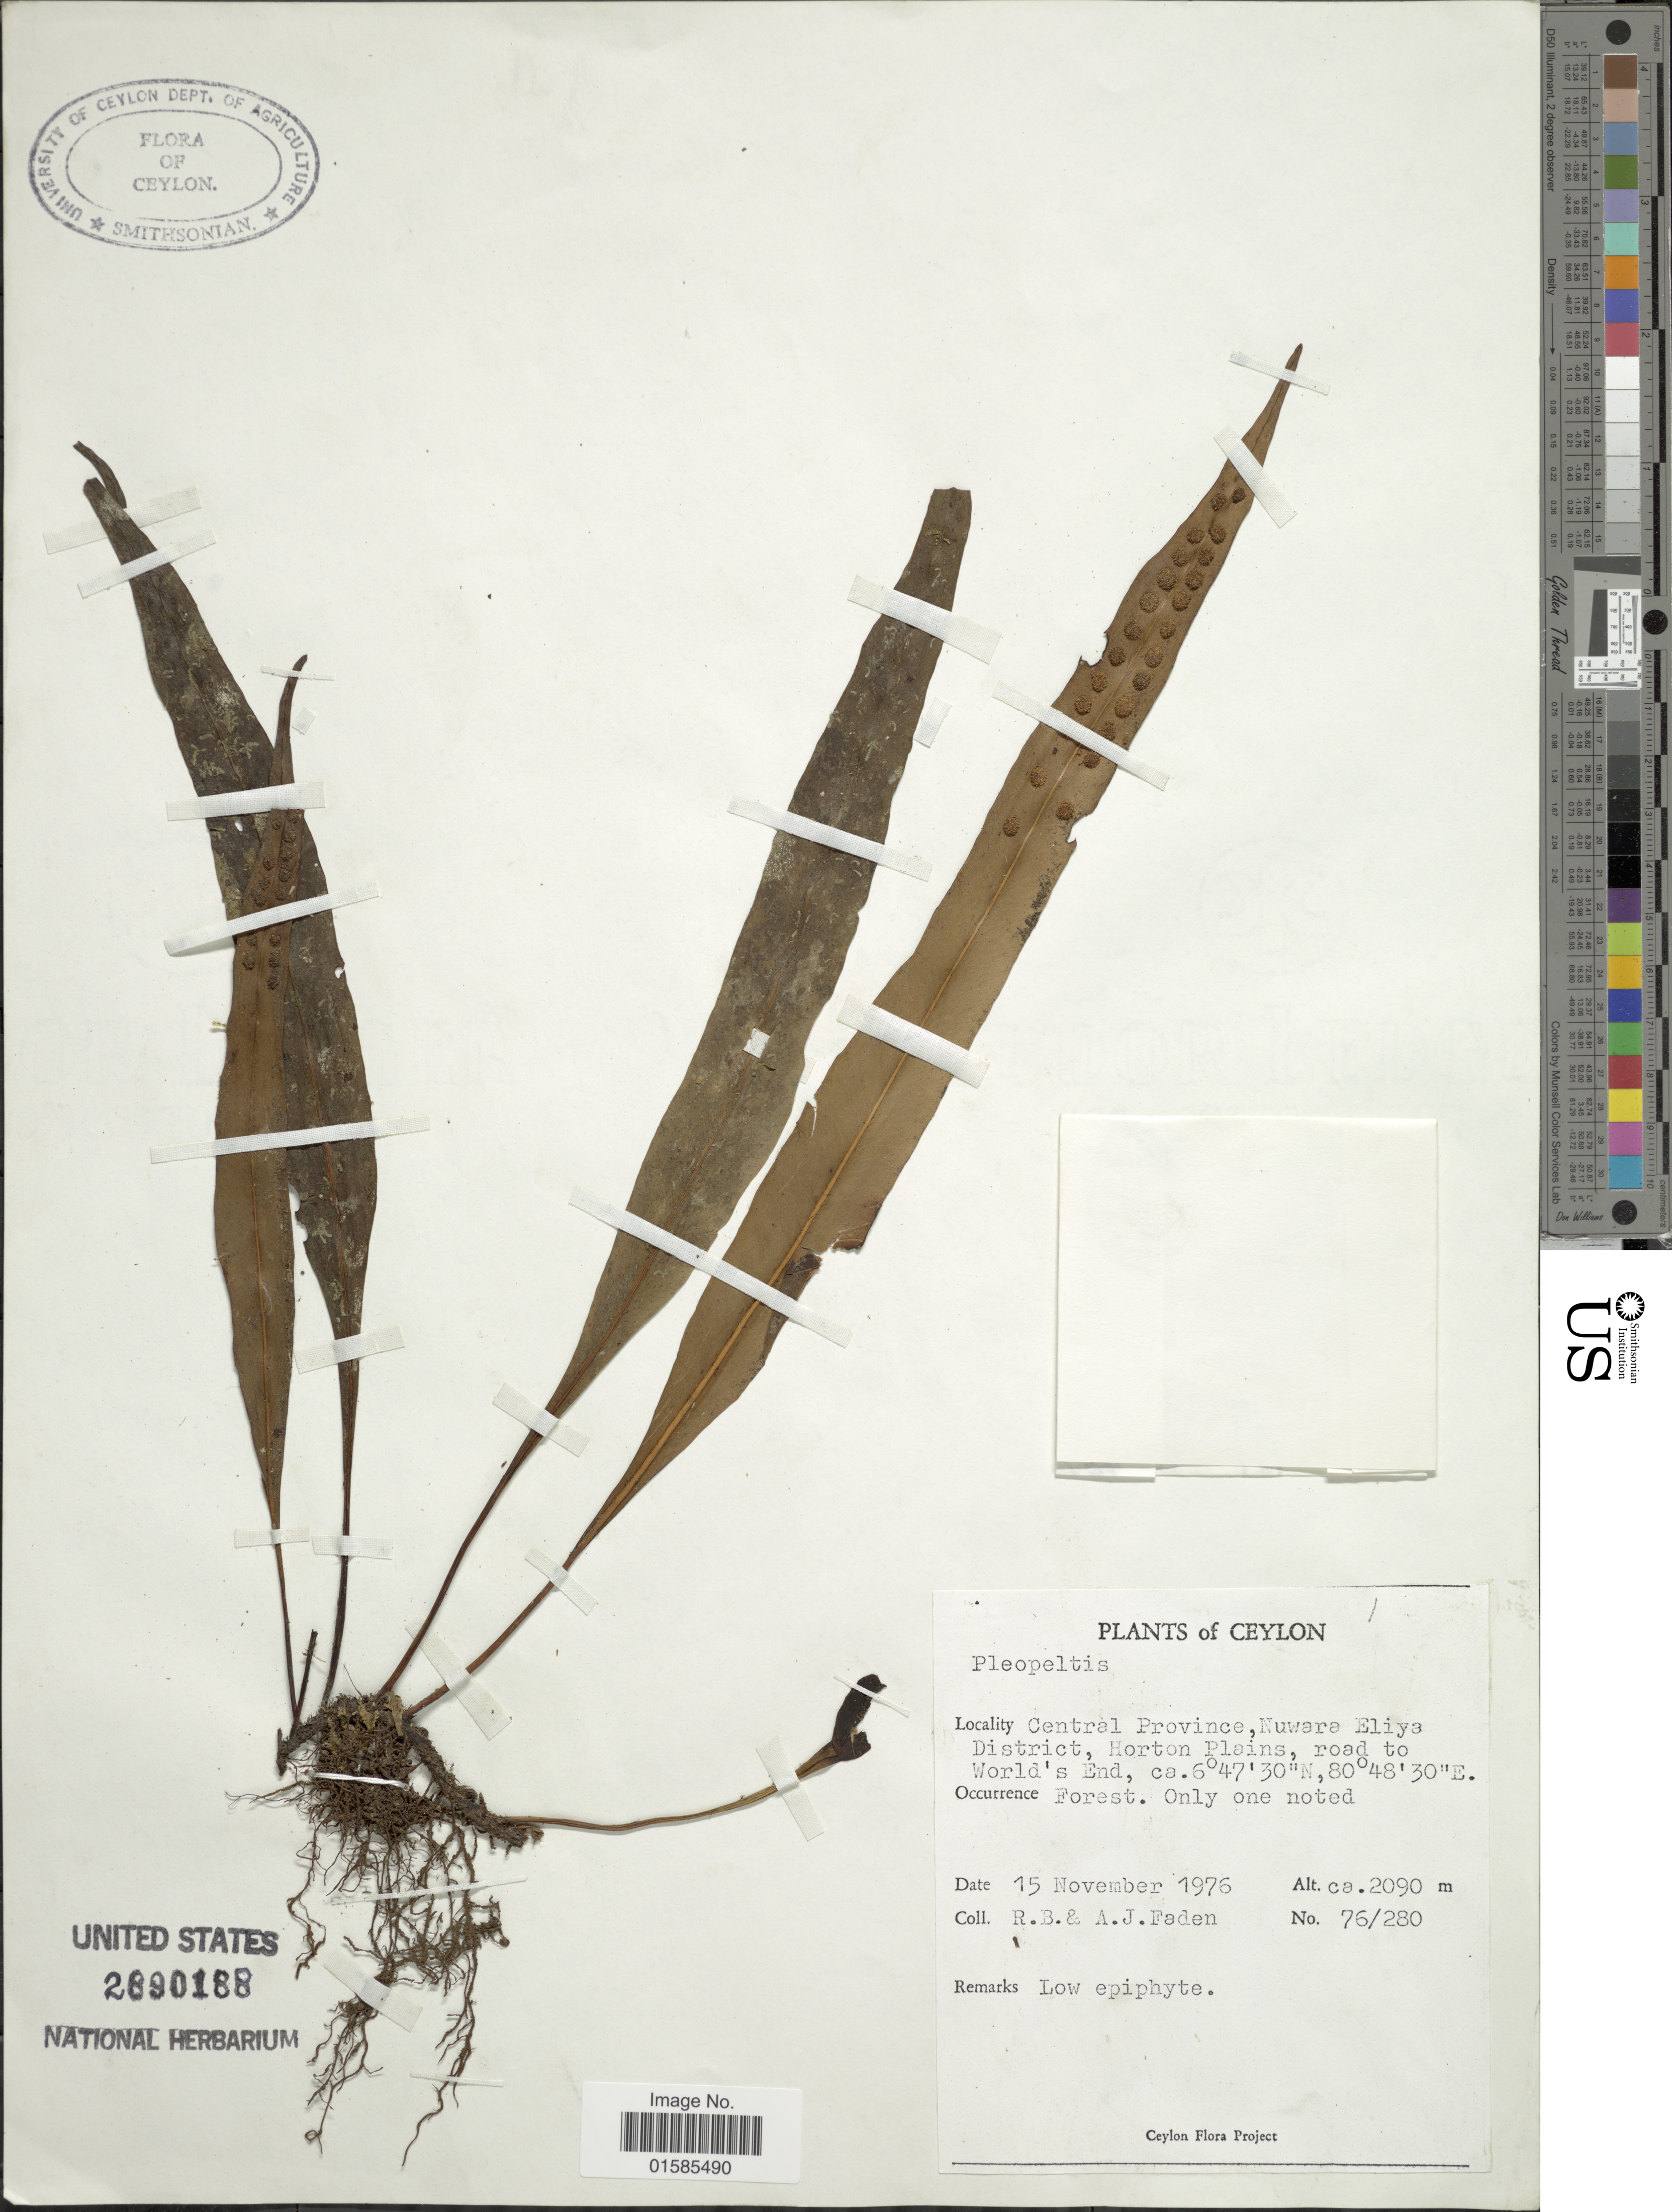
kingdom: Plantae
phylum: Tracheophyta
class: Polypodiopsida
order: Polypodiales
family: Polypodiaceae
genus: Leptochilus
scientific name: Leptochilus sp.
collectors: R. B. Faden & A. J. Faden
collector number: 76/280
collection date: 1976-11-15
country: Sri Lanka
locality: Ceylon, Central Province, Nuwara-Eliya District, Horton Plains, road to World's End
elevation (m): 2090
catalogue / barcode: US 2890188